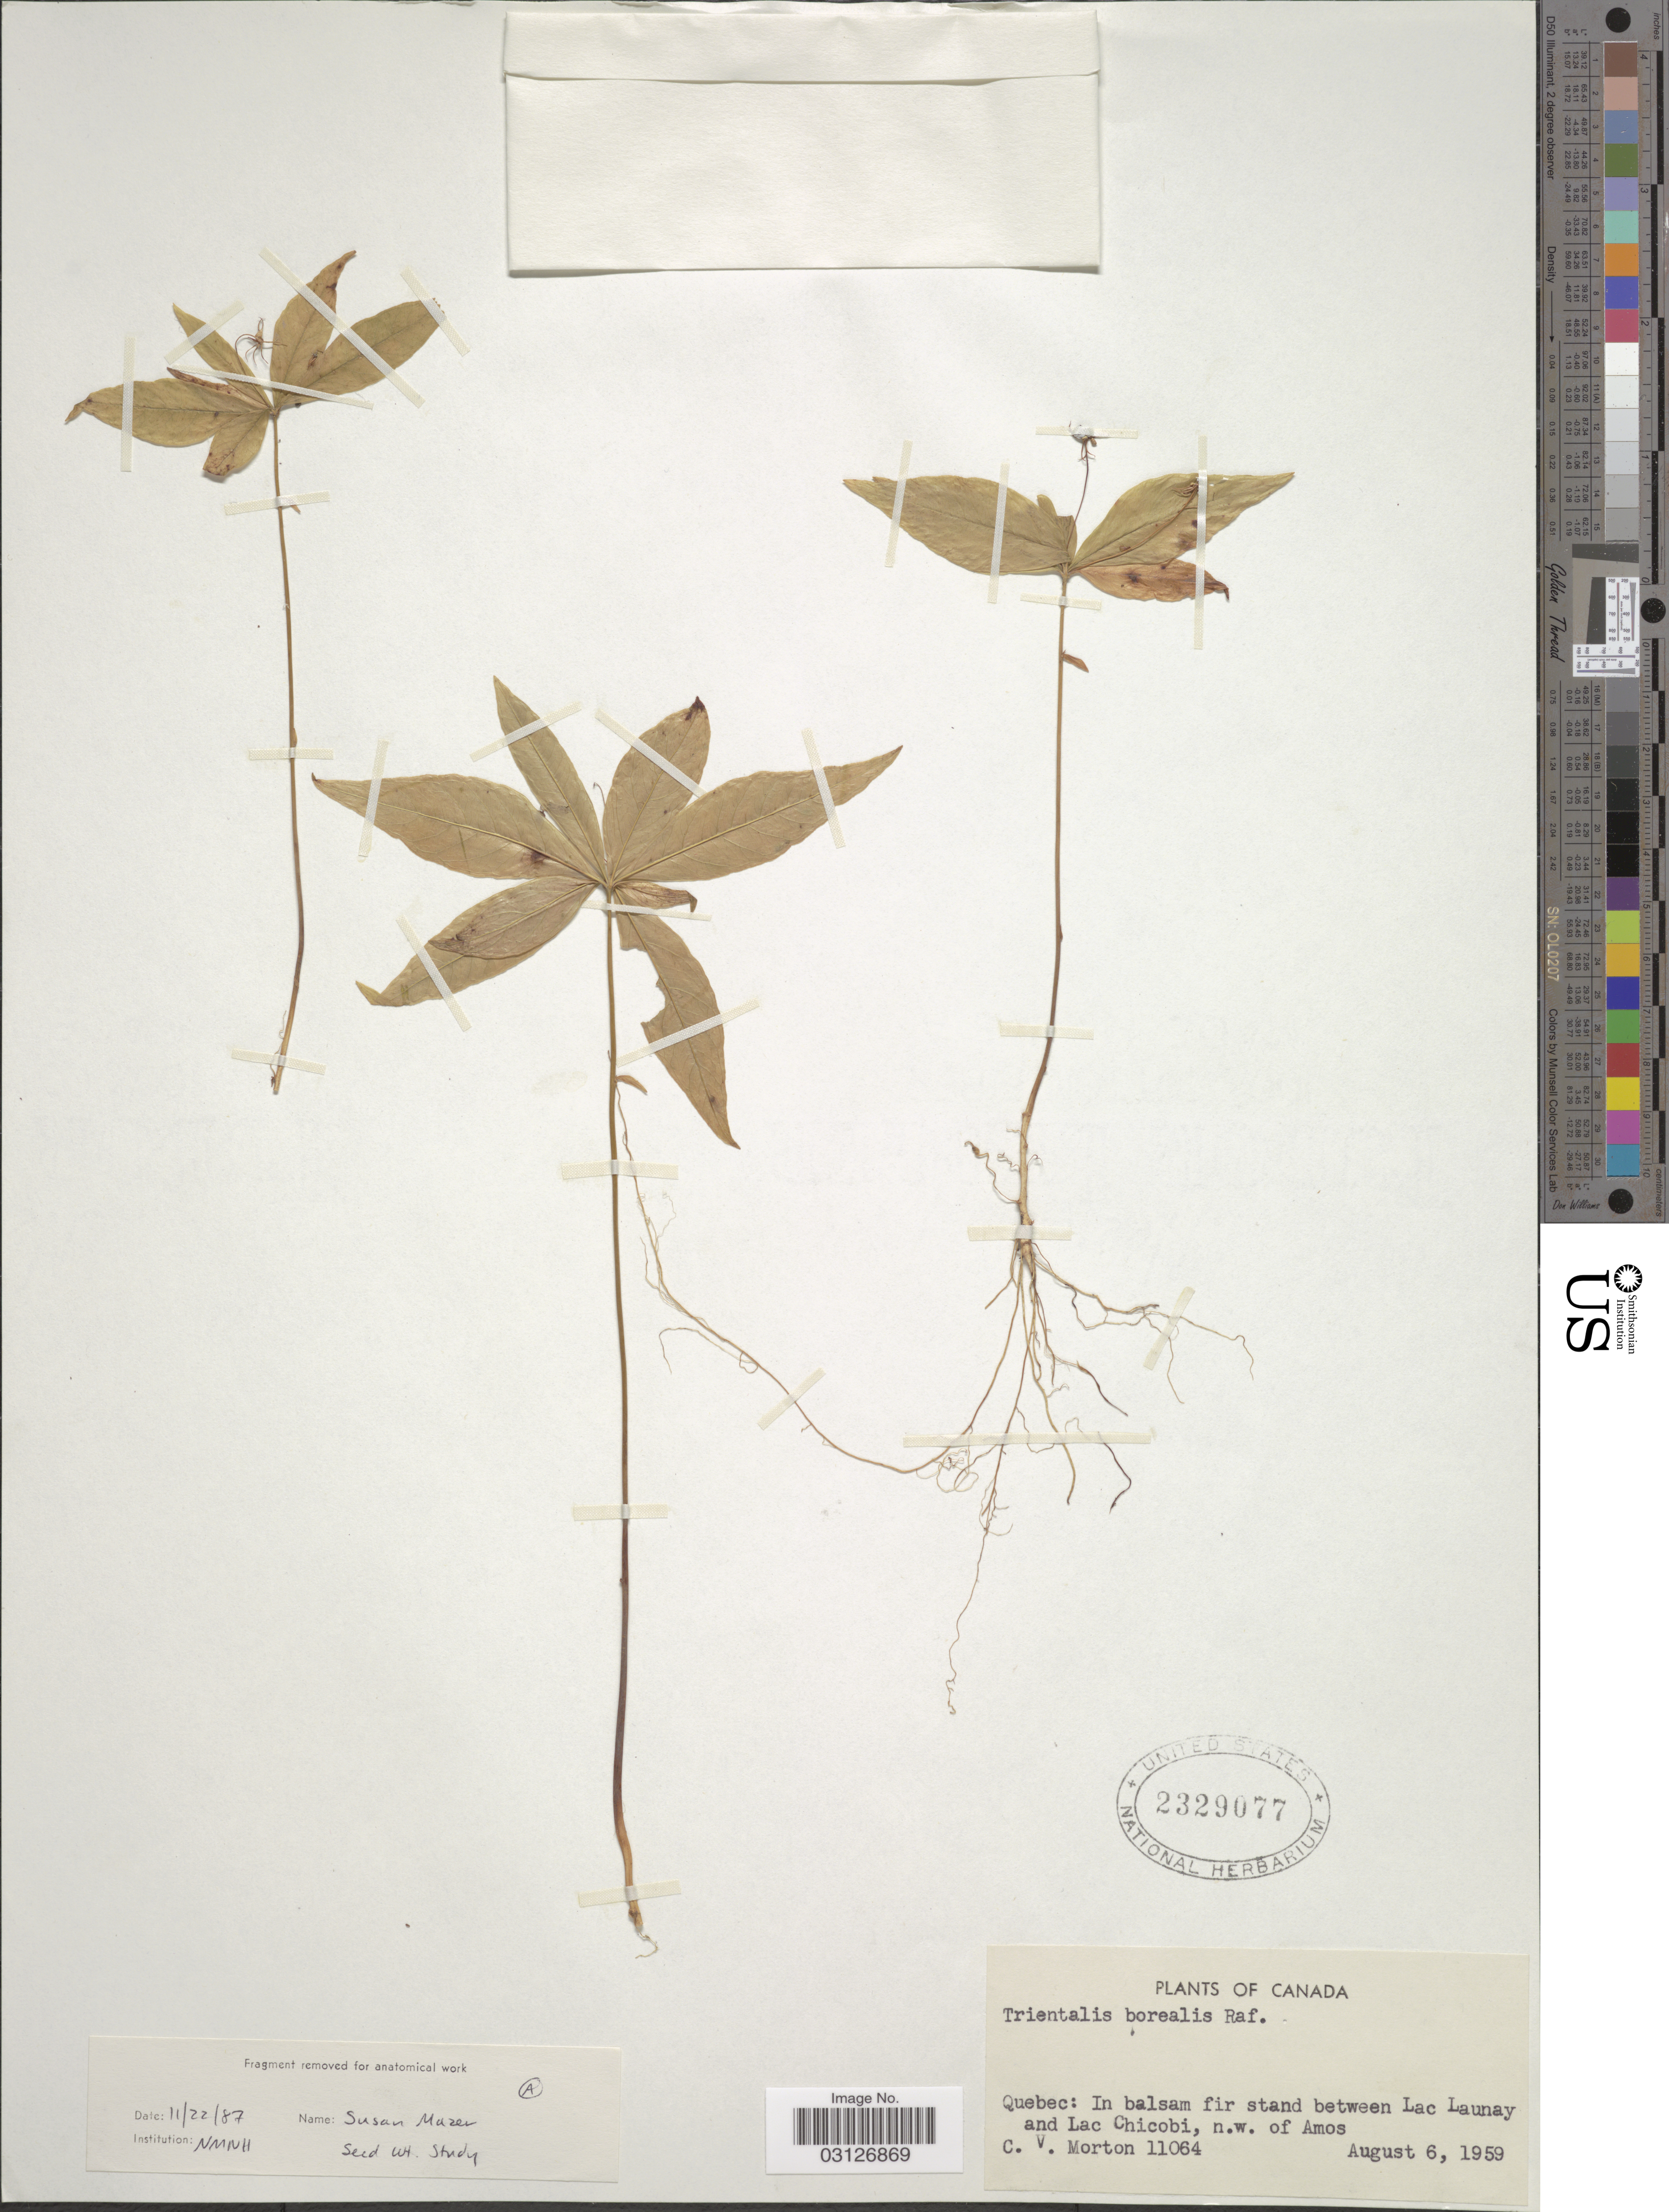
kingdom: Plantae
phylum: Tracheophyta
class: Magnoliopsida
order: Ericales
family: Primulaceae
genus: Trientalis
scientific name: Trientalis borealis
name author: Raf.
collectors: C. V. Morton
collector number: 11064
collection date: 1959-08-06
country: Canada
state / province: Quebec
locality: In balsam fir stand between Lac Launay and Lac Chicobi, n.w. of Amos.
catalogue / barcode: US 2329077